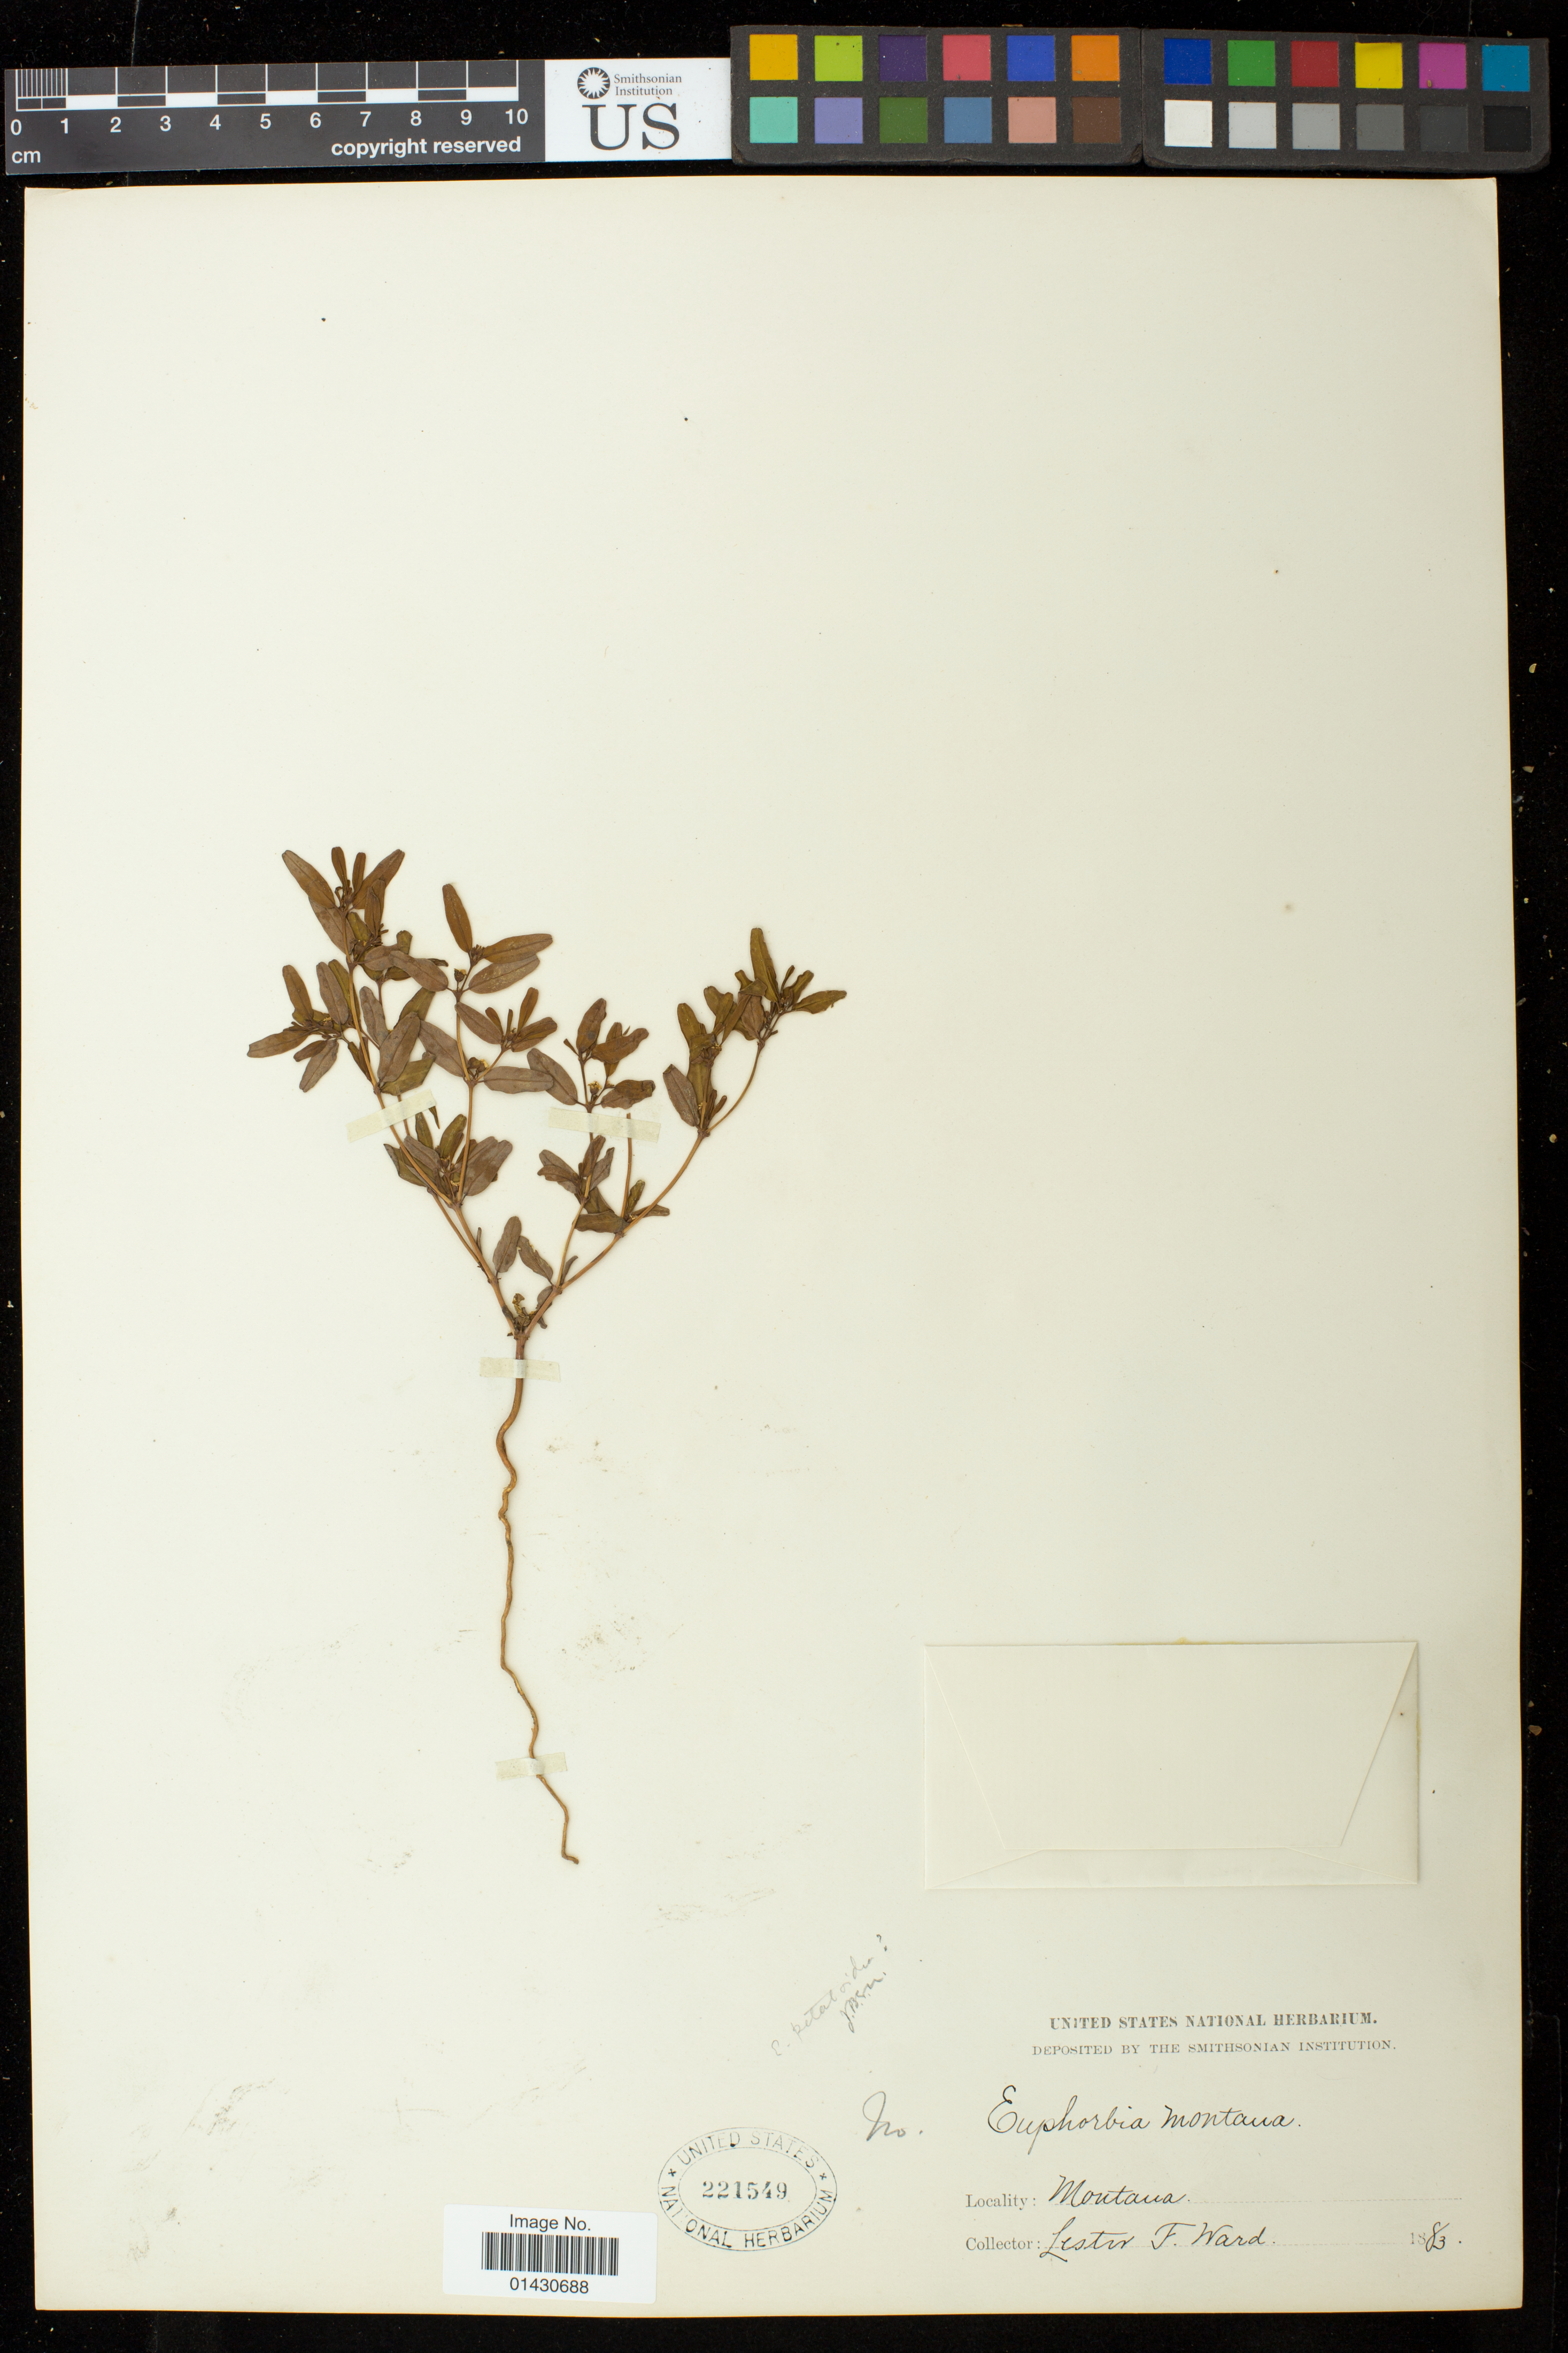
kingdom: Plantae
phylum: Tracheophyta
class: Magnoliopsida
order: Malpighiales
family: Euphorbiaceae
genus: Euphorbia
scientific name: Euphorbia missurica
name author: Raf.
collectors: L. F. Ward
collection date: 1883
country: United States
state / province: Montana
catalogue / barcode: US 221549